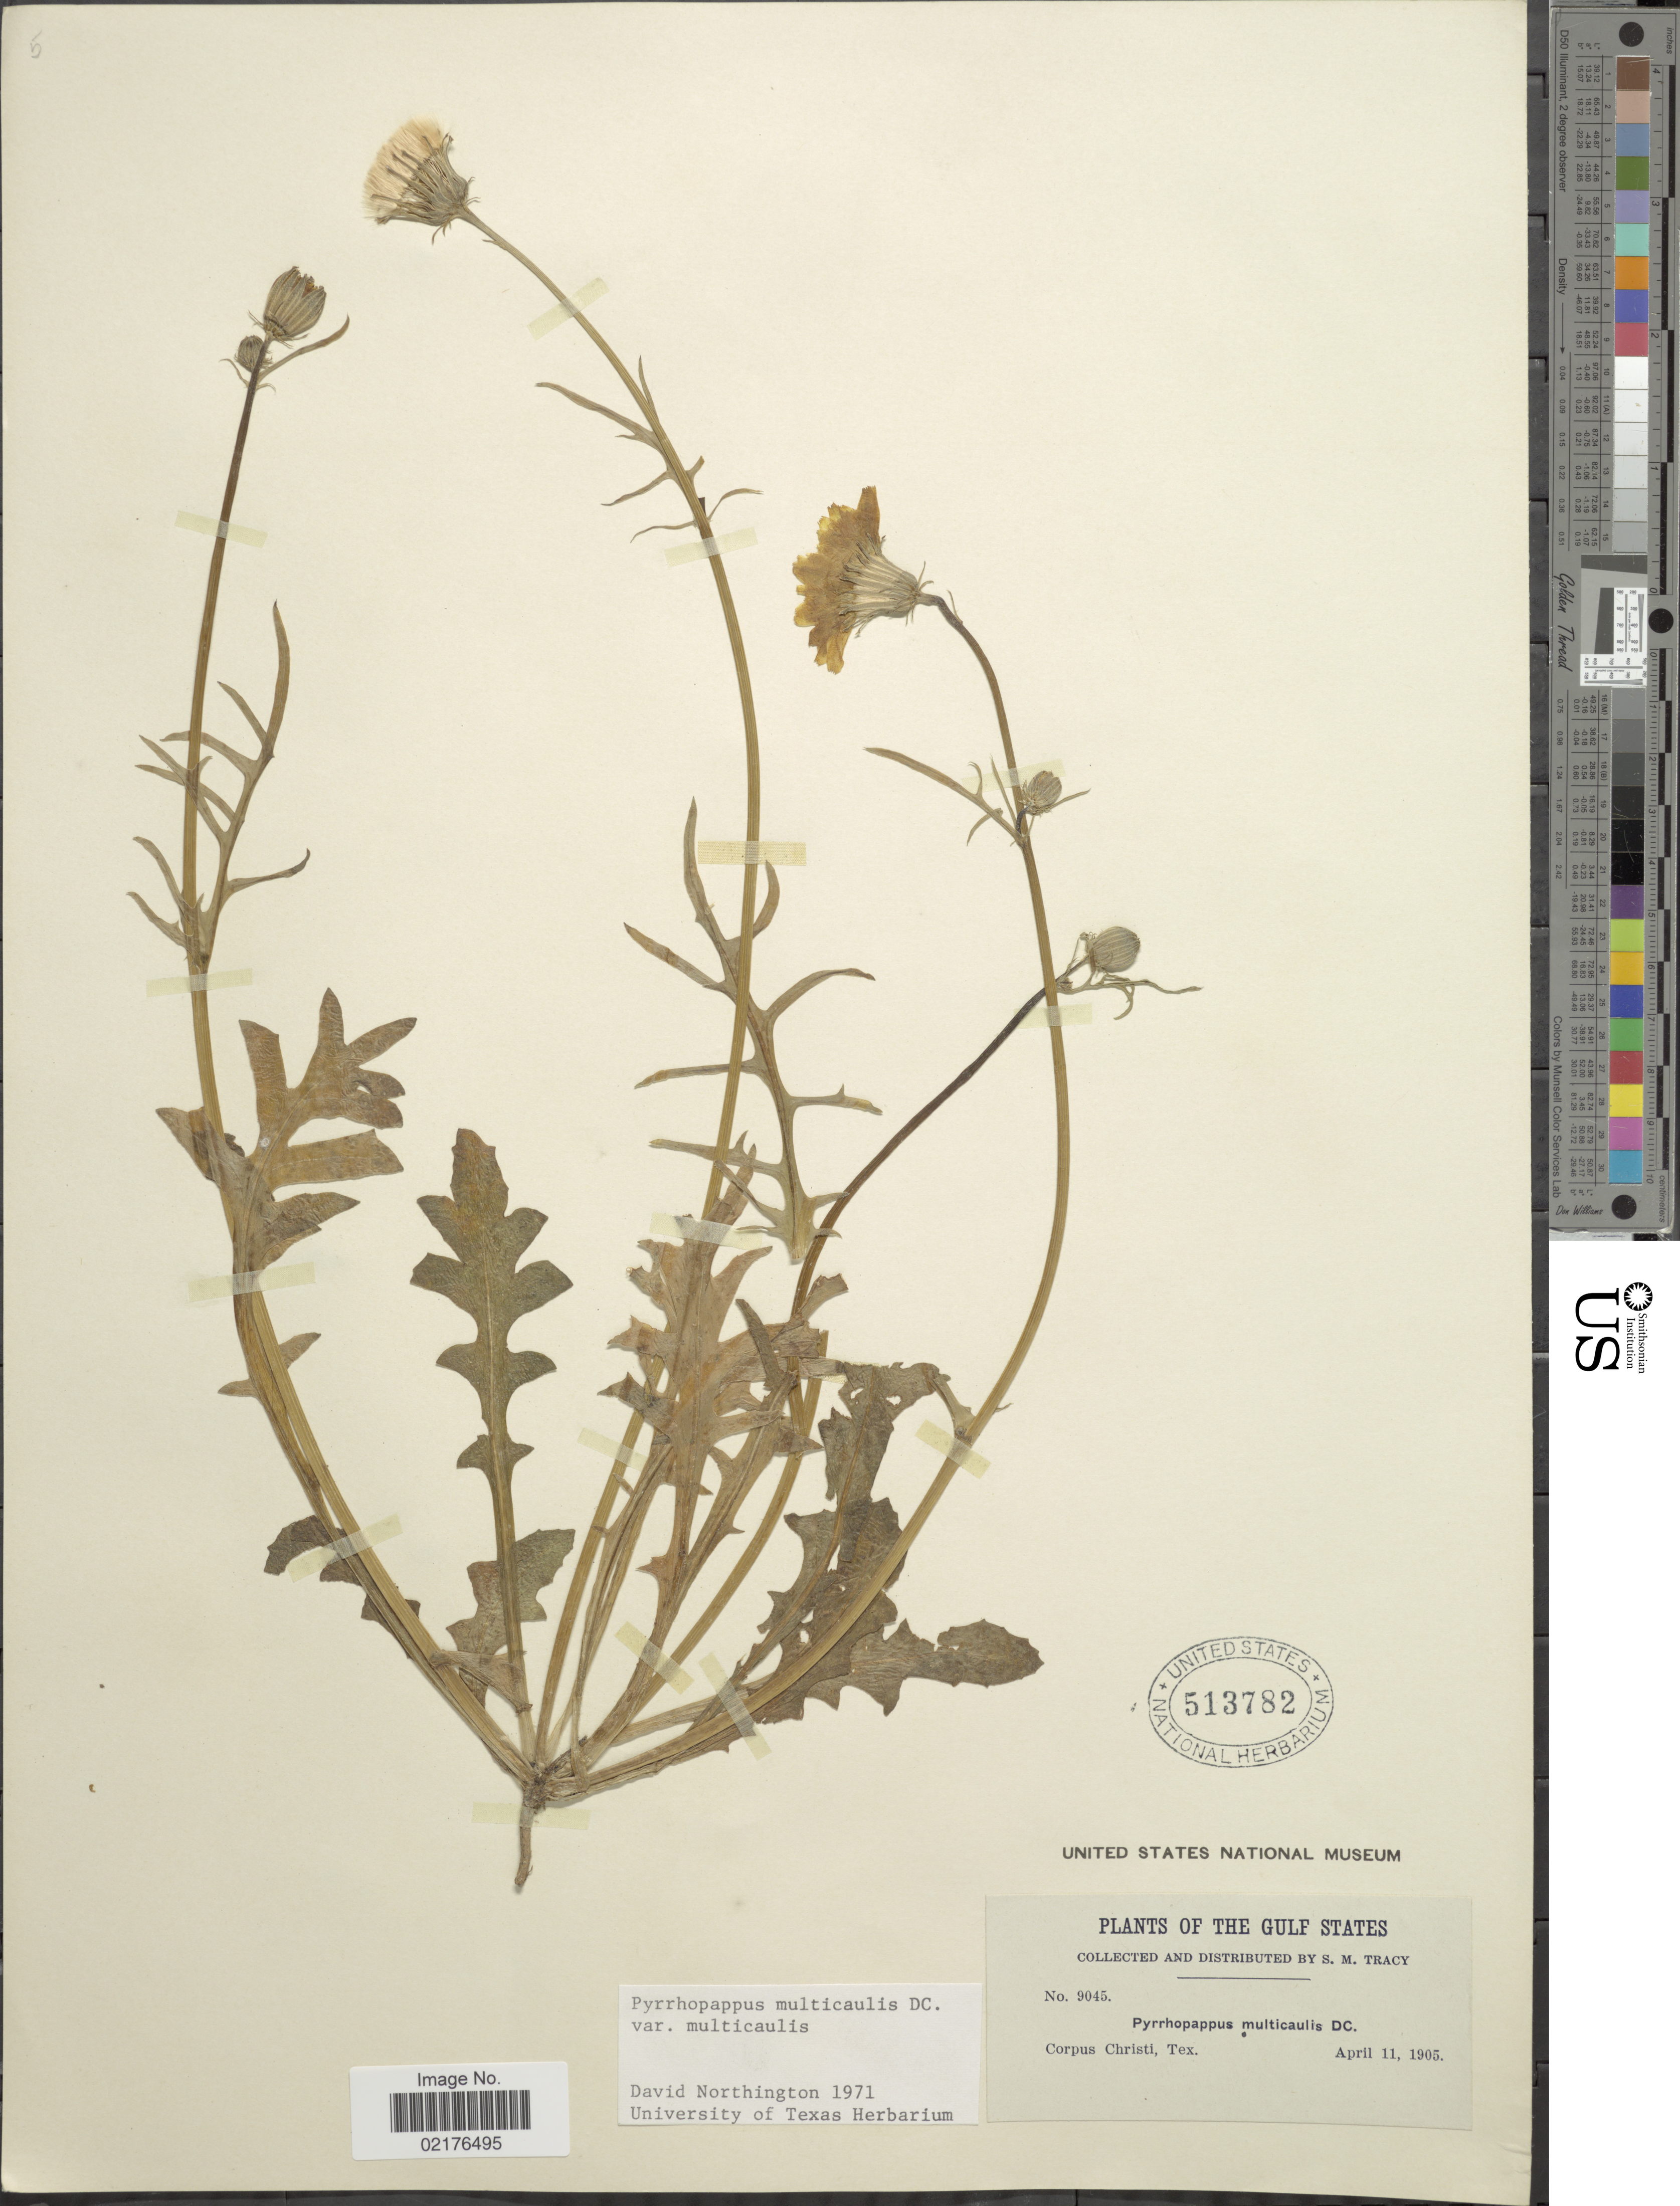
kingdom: Plantae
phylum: Tracheophyta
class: Magnoliopsida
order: Asterales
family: Asteraceae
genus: Pyrrhopappus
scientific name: Pyrrhopappus pauciflorus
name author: (D. Don) DC.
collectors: S. M. Tracy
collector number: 9045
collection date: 1905-04-11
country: United States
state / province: Texas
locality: The Gulf States, Corpus Christi, Tex.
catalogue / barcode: US 513782